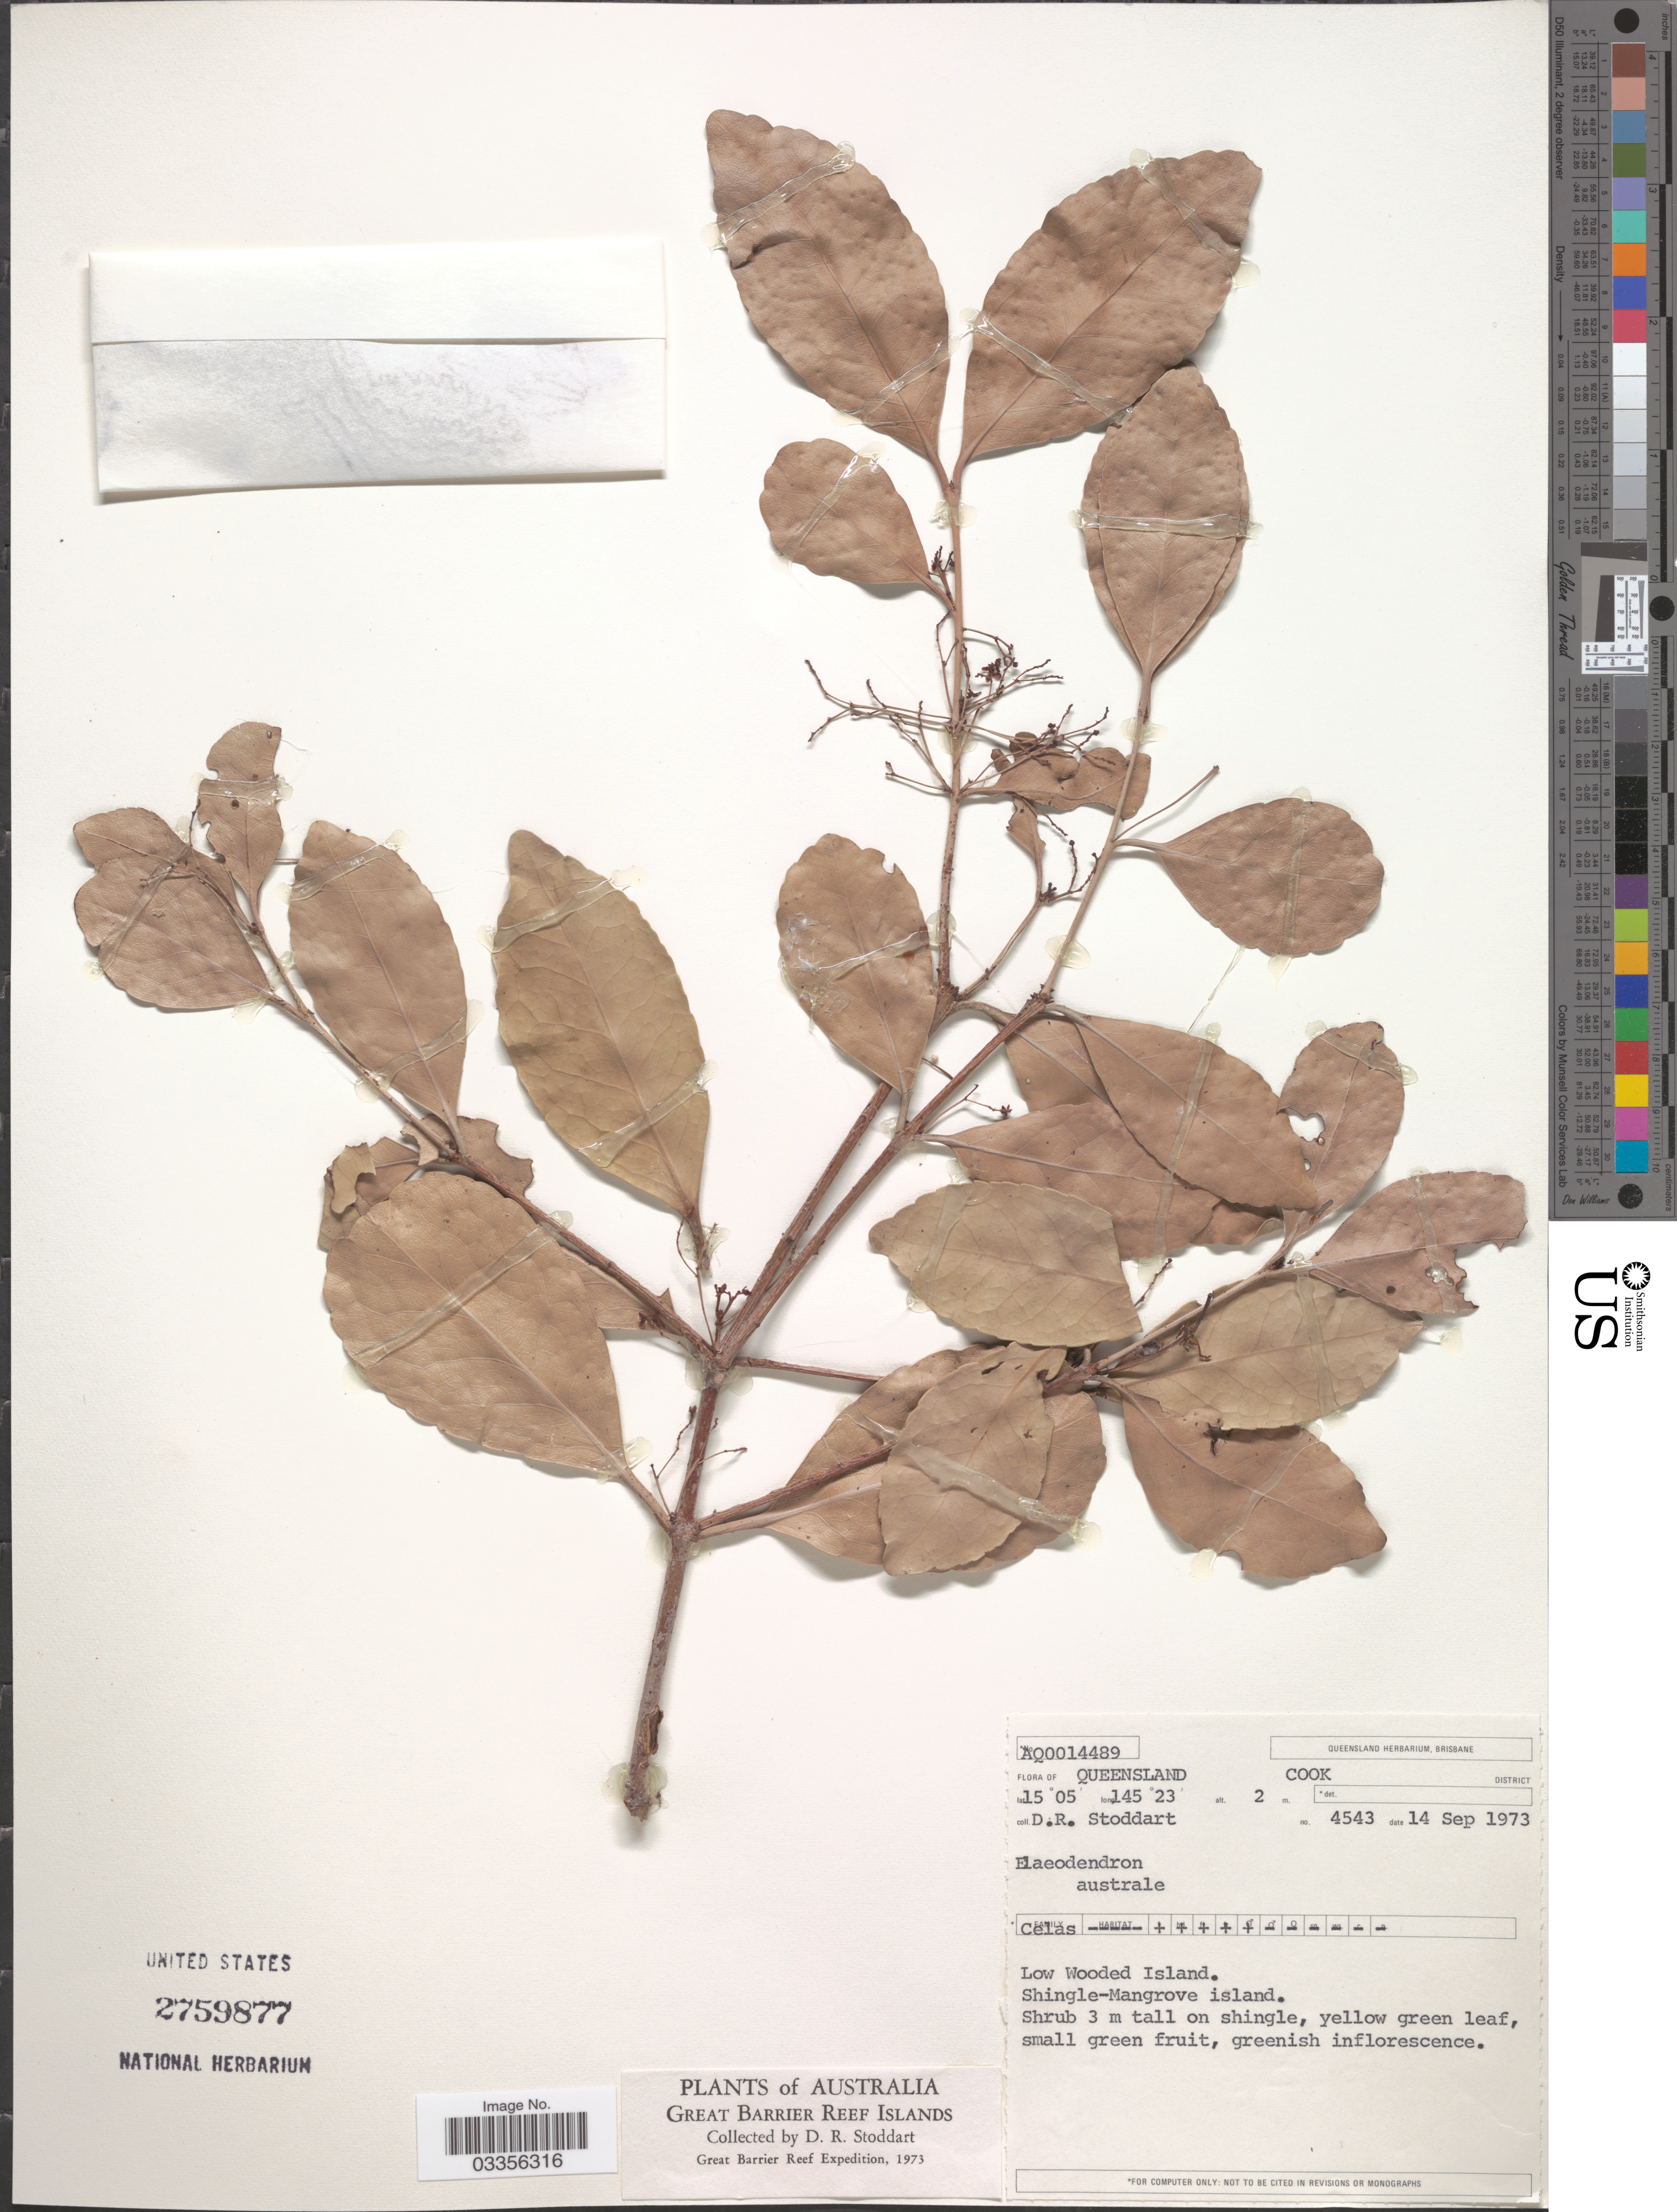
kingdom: Plantae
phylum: Tracheophyta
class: Magnoliopsida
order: Celastrales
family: Celastraceae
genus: Elaeodendron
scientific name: Elaeodendron australe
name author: Vent.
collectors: D. R. Stoddart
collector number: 4543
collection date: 1973-09-14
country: Australia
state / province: Queensland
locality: Cook District. Low Wooded Island. Shingle-Mangrove island.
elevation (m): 2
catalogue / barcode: US 2759877